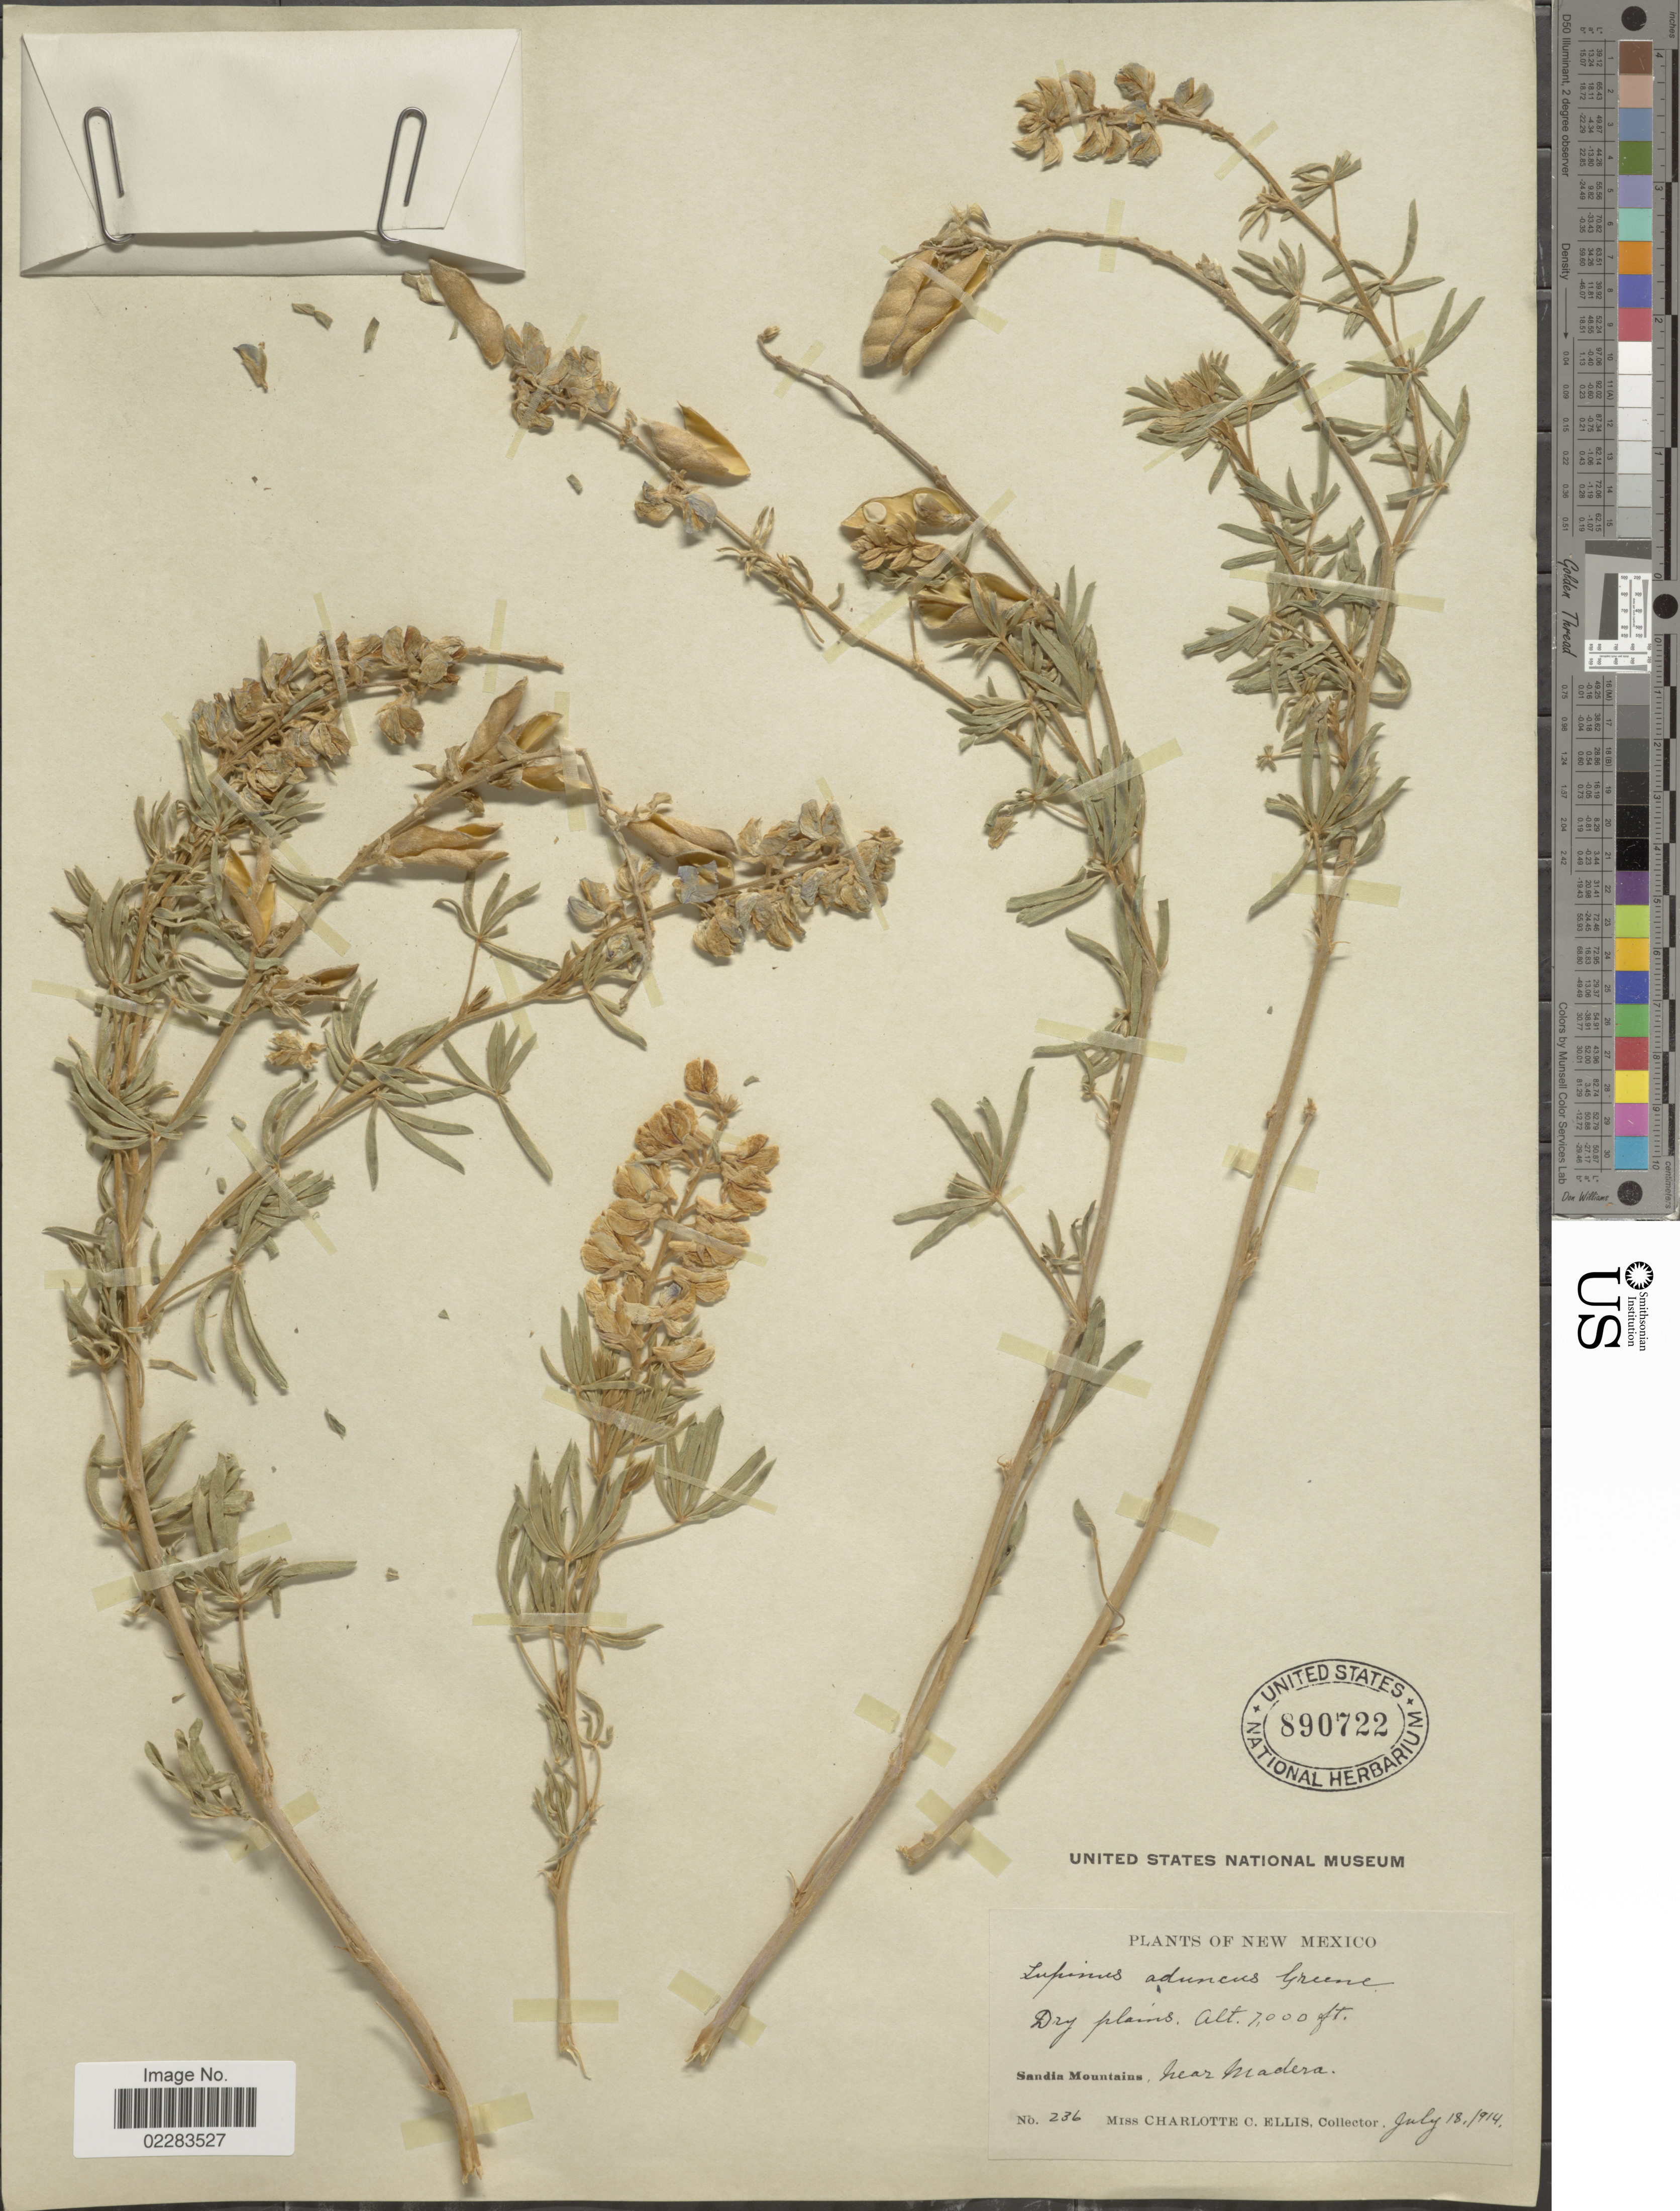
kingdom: Plantae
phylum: Tracheophyta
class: Magnoliopsida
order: Fabales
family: Fabaceae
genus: Lupinus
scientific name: Lupinus aduncus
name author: Greene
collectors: C. C. Ellis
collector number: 236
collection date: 1914-07-18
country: United States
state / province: New Mexico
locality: Dry plains. Sandia Moiuntains, near Madera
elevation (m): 2134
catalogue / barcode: US 890722